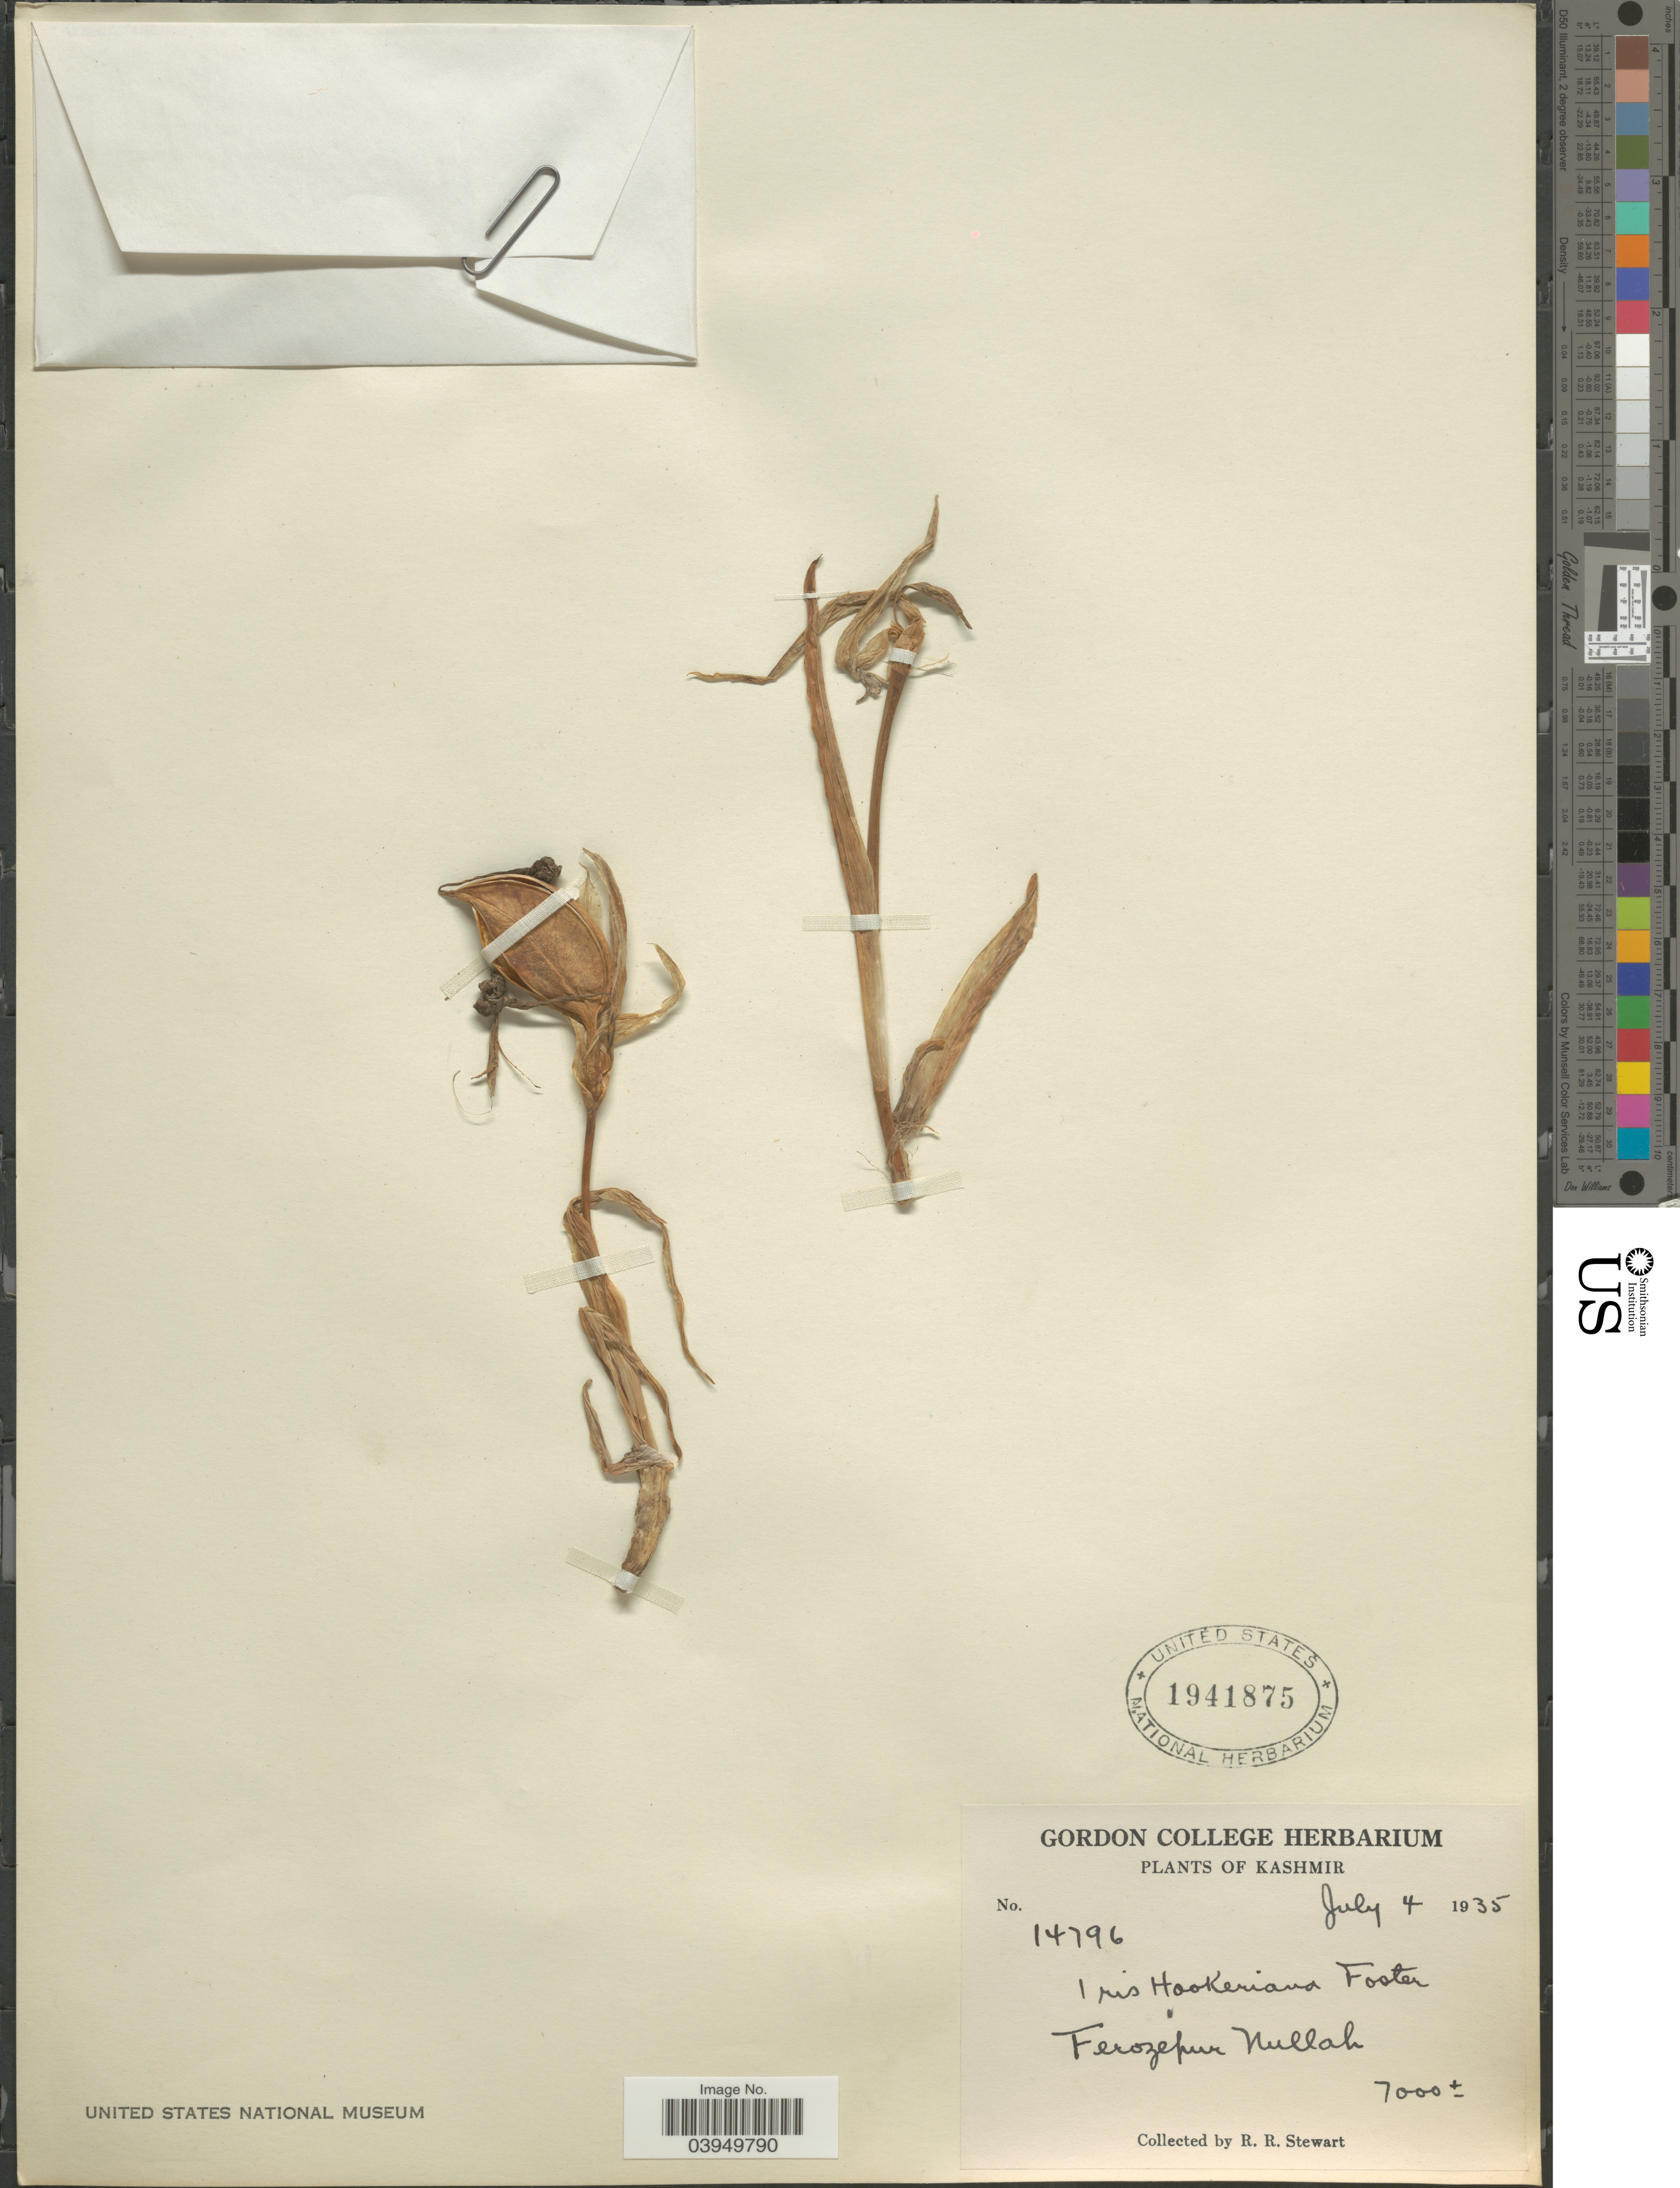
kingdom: Plantae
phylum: Tracheophyta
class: Liliopsida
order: Asparagales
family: Iridaceae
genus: Iris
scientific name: Iris hookeriana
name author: Foster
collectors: R. Stewart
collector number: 14796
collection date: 1935-07-04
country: India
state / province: Jammu and Kashmir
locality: Kashmir. Ferozepur Nullah.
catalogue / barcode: US 1941875